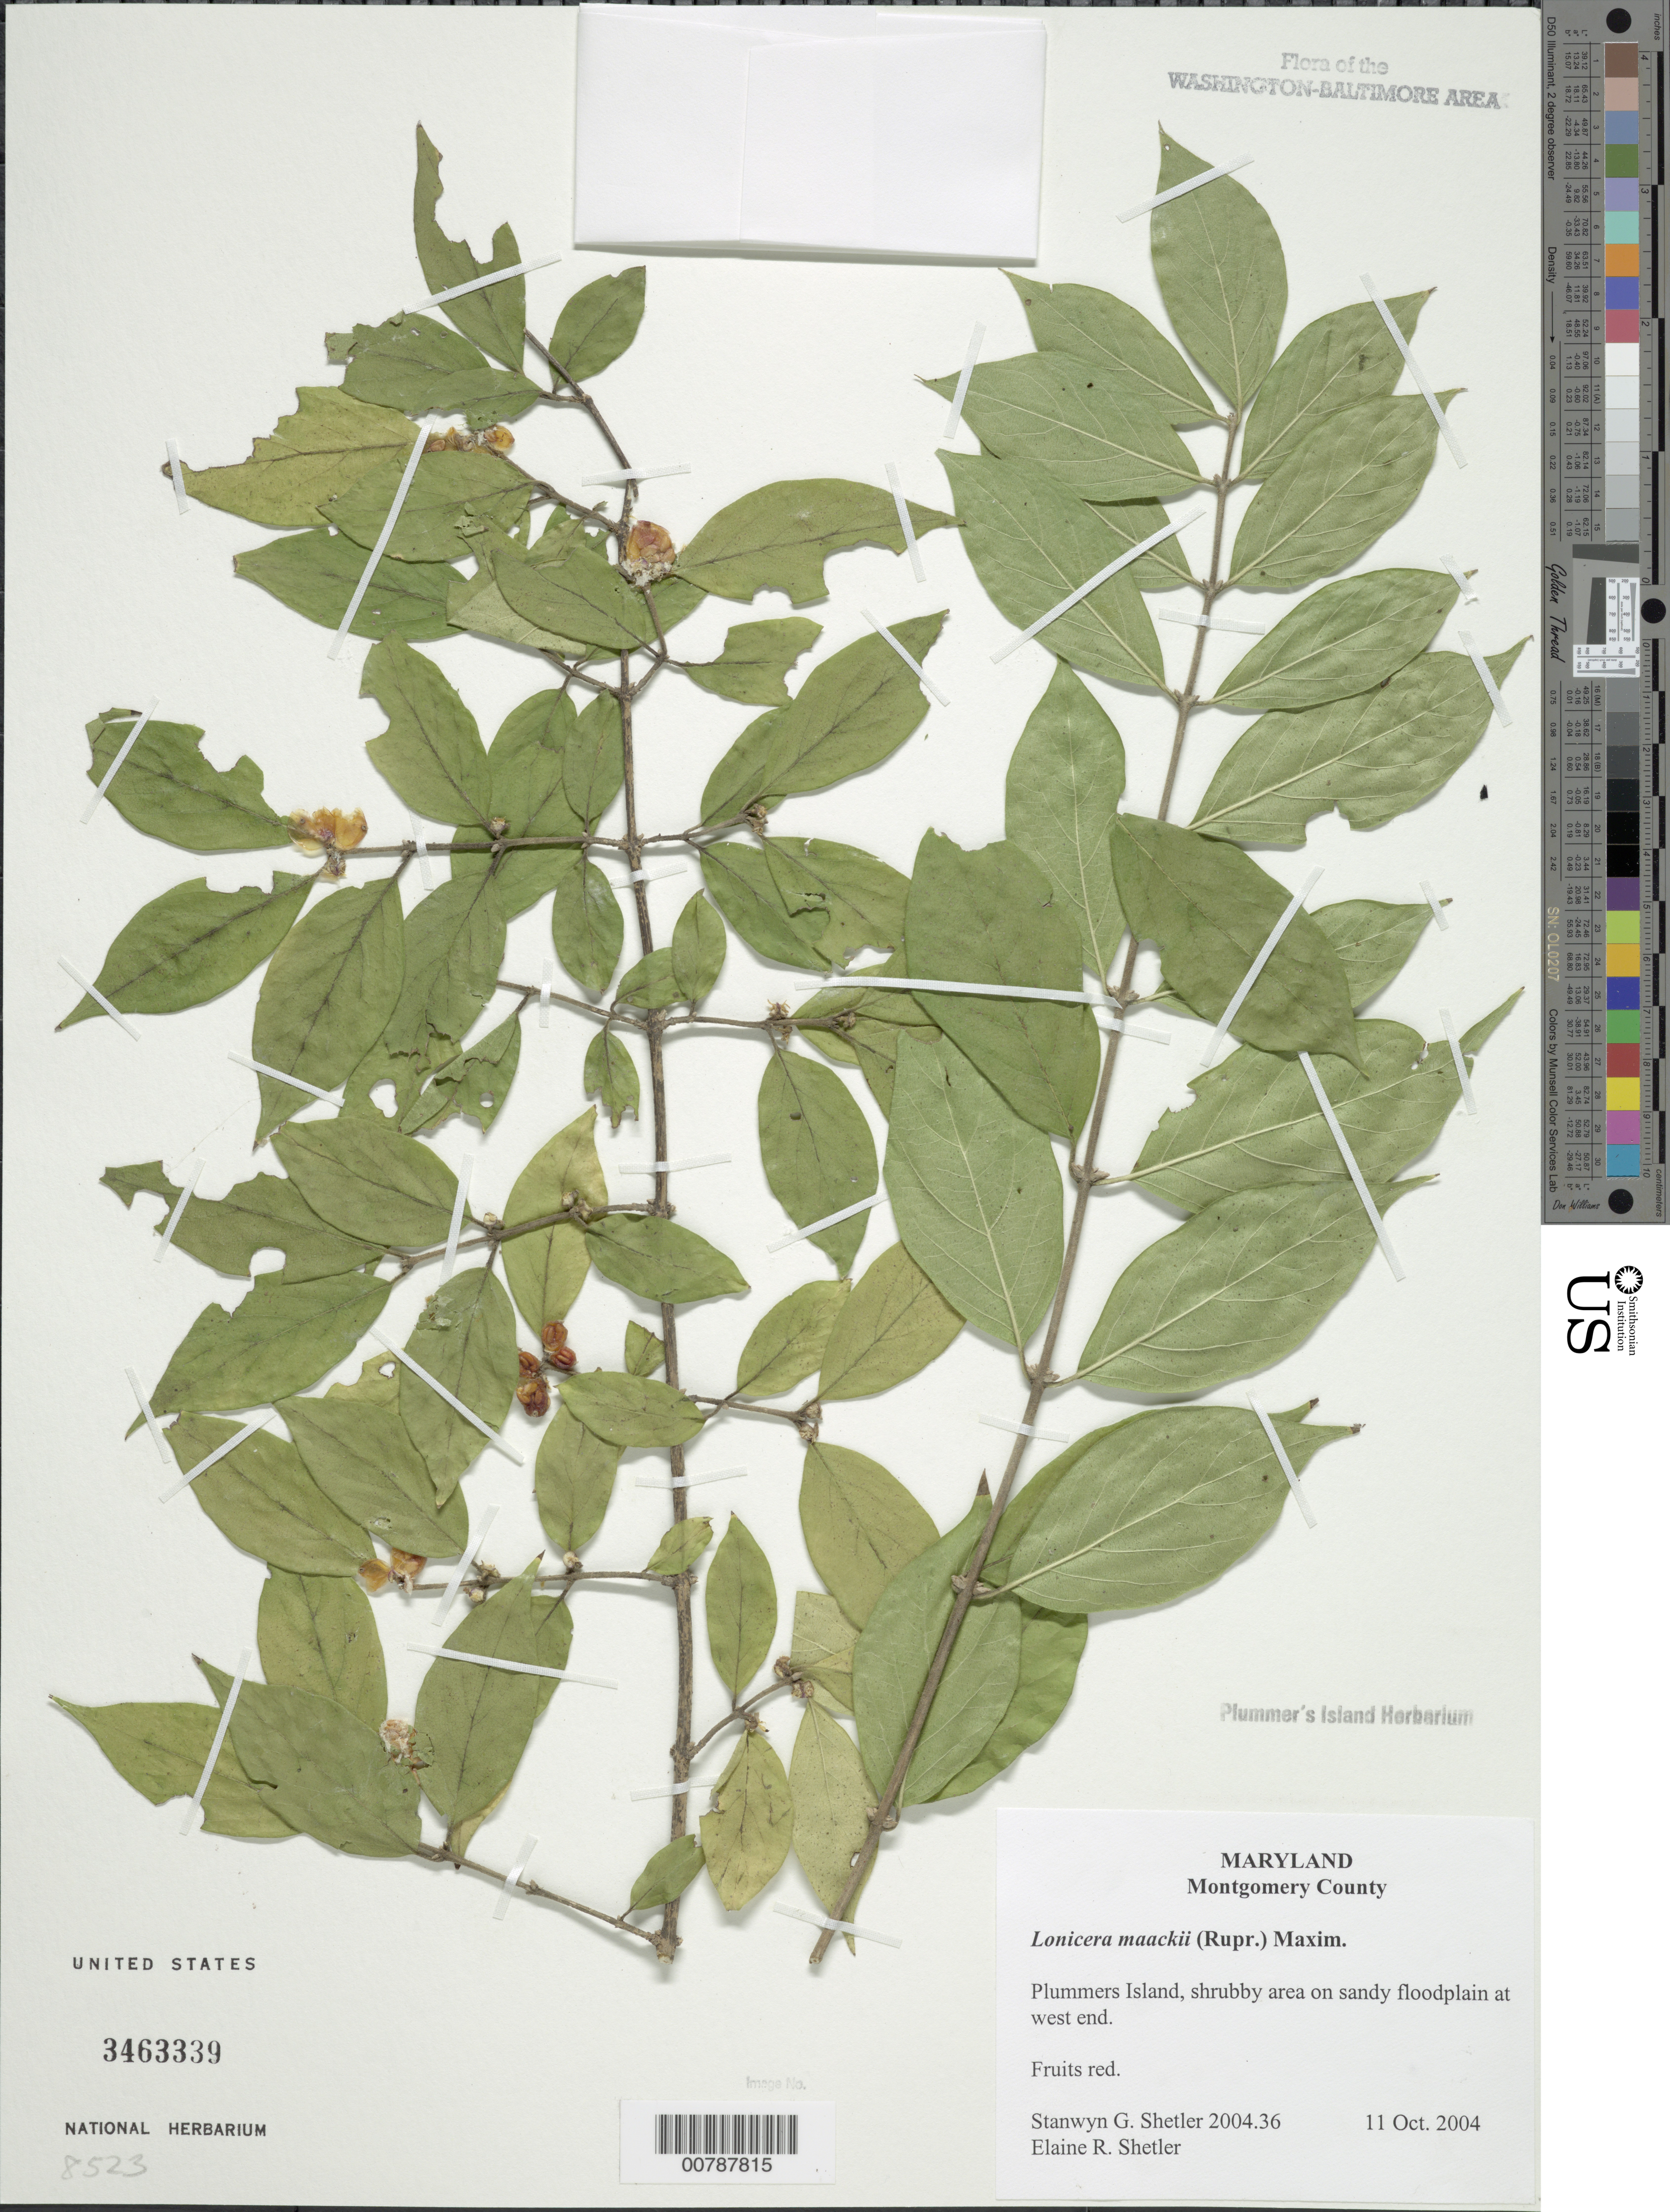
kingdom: Plantae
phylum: Tracheophyta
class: Magnoliopsida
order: Dipsacales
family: Caprifoliaceae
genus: Lonicera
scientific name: Lonicera maackii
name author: (Rupr.) Maxim.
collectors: S. Shetler & E. R. Shetler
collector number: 2004.36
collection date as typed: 11 Oct 2004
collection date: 2004-10-11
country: United States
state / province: Maryland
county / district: Montgomery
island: Plummers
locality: Plummers Island, shrubby area on sandy floodplain at west end.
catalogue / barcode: US 3463339